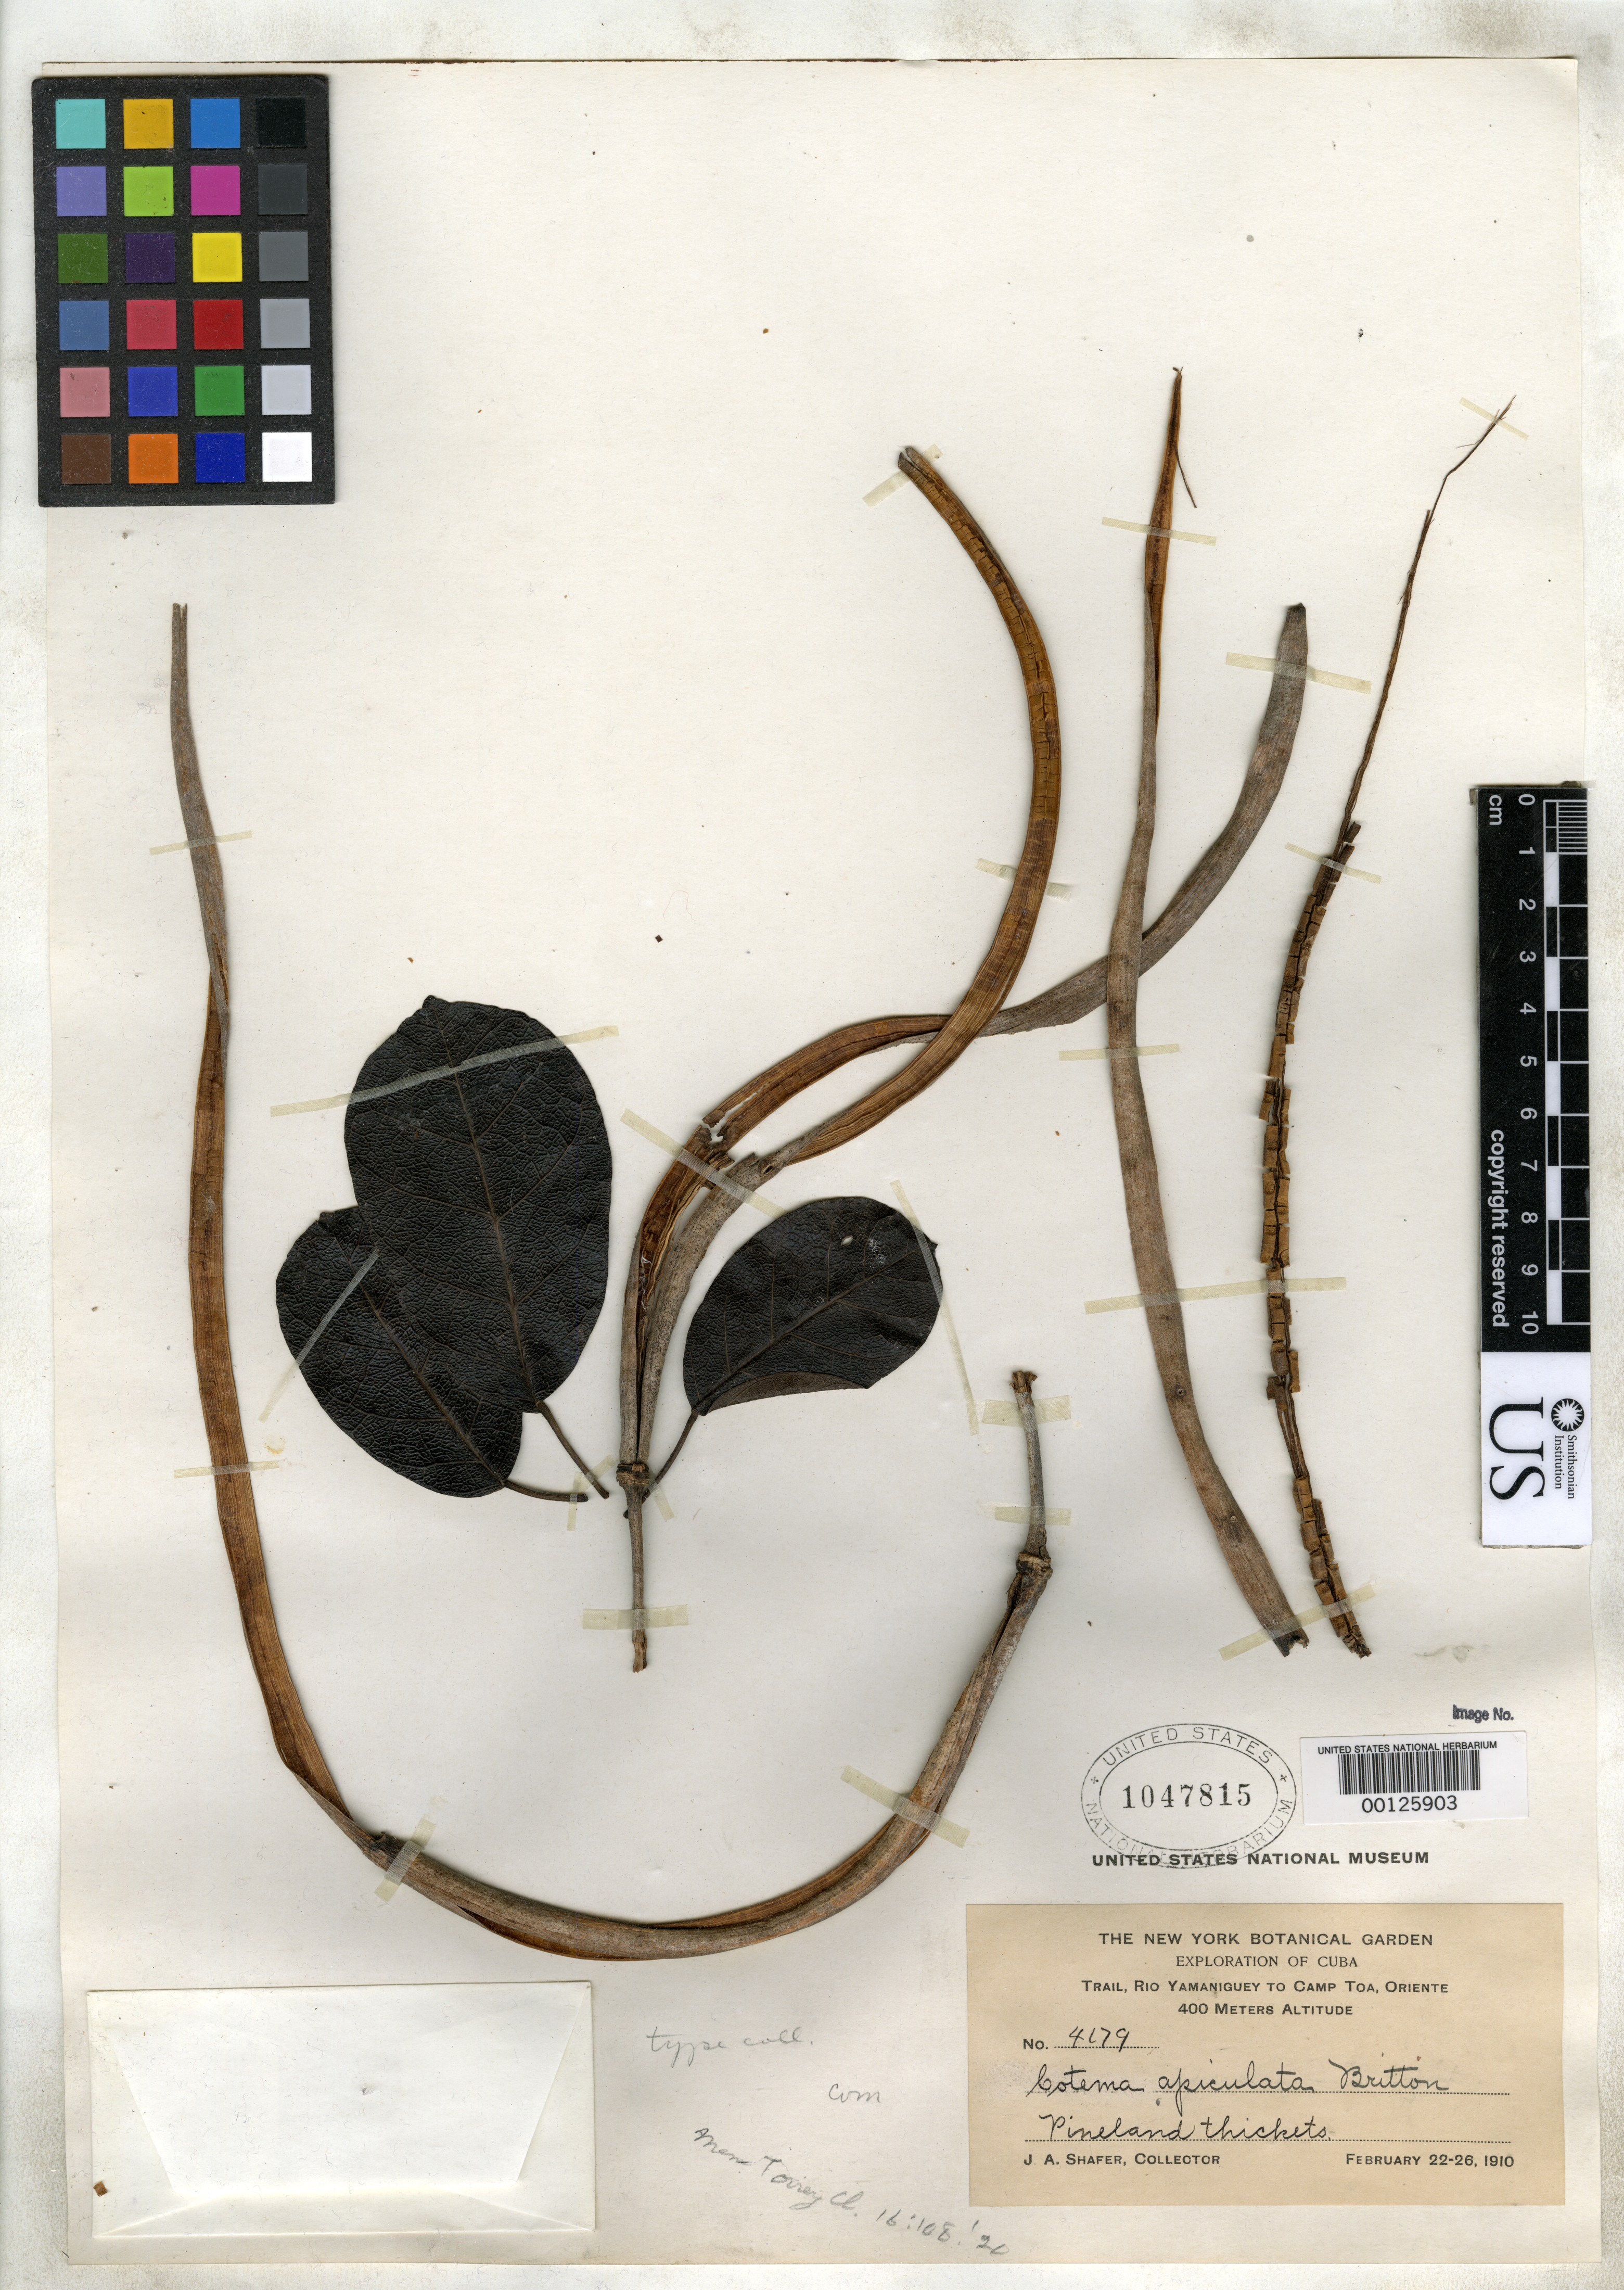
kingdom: Plantae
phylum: Tracheophyta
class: Magnoliopsida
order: Lamiales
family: Bignoniaceae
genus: Cotema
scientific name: Cotema apiculata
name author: Britton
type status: Isotype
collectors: J. A. Shafer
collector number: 4179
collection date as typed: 22 Feb 1910 to 26 Feb 1916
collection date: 1910-02-22/1916-02-26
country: Cuba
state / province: Oriente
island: Greater Antilles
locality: Trail Rio Yamaniguey to Camptoa.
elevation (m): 400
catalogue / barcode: US 1047815